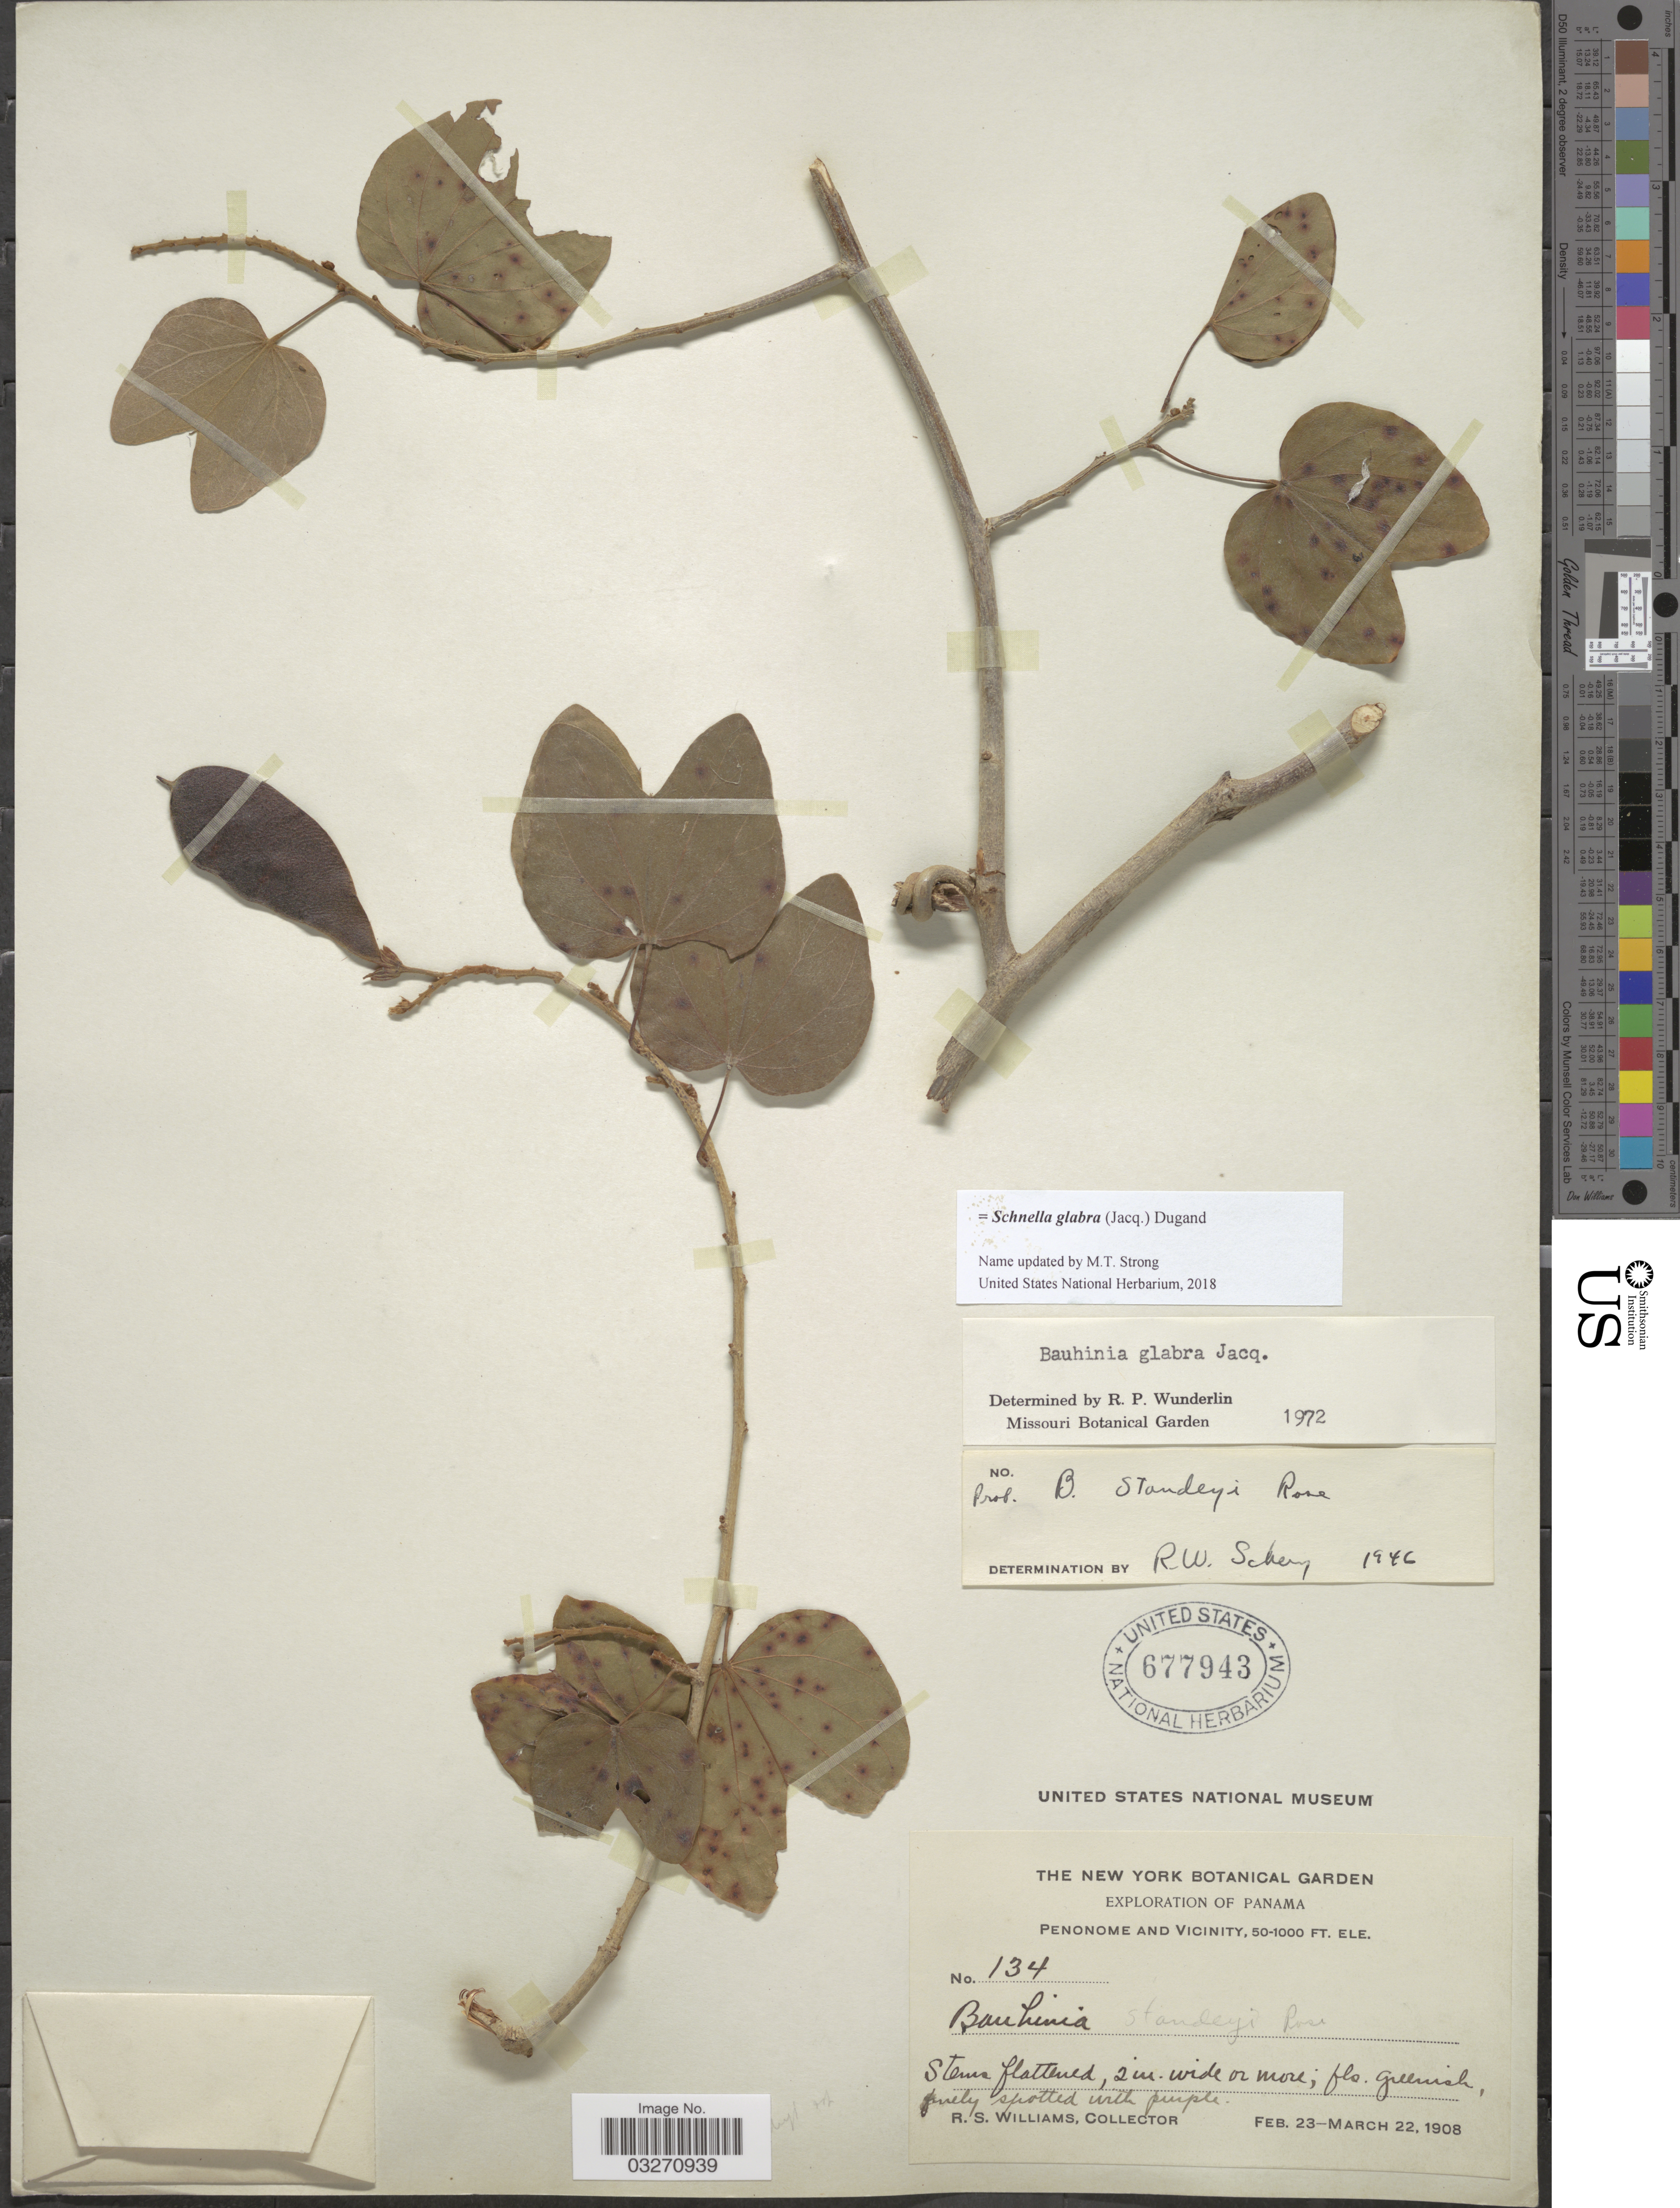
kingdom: Plantae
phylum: Tracheophyta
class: Magnoliopsida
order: Fabales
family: Fabaceae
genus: Schnella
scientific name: Schnella glabra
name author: (Jacq.) Dugand G.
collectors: R. S. Williams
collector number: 134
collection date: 1908-02-23/1908-03-22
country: Panama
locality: Penonome and Vicinity.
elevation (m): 15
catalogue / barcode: US 677943